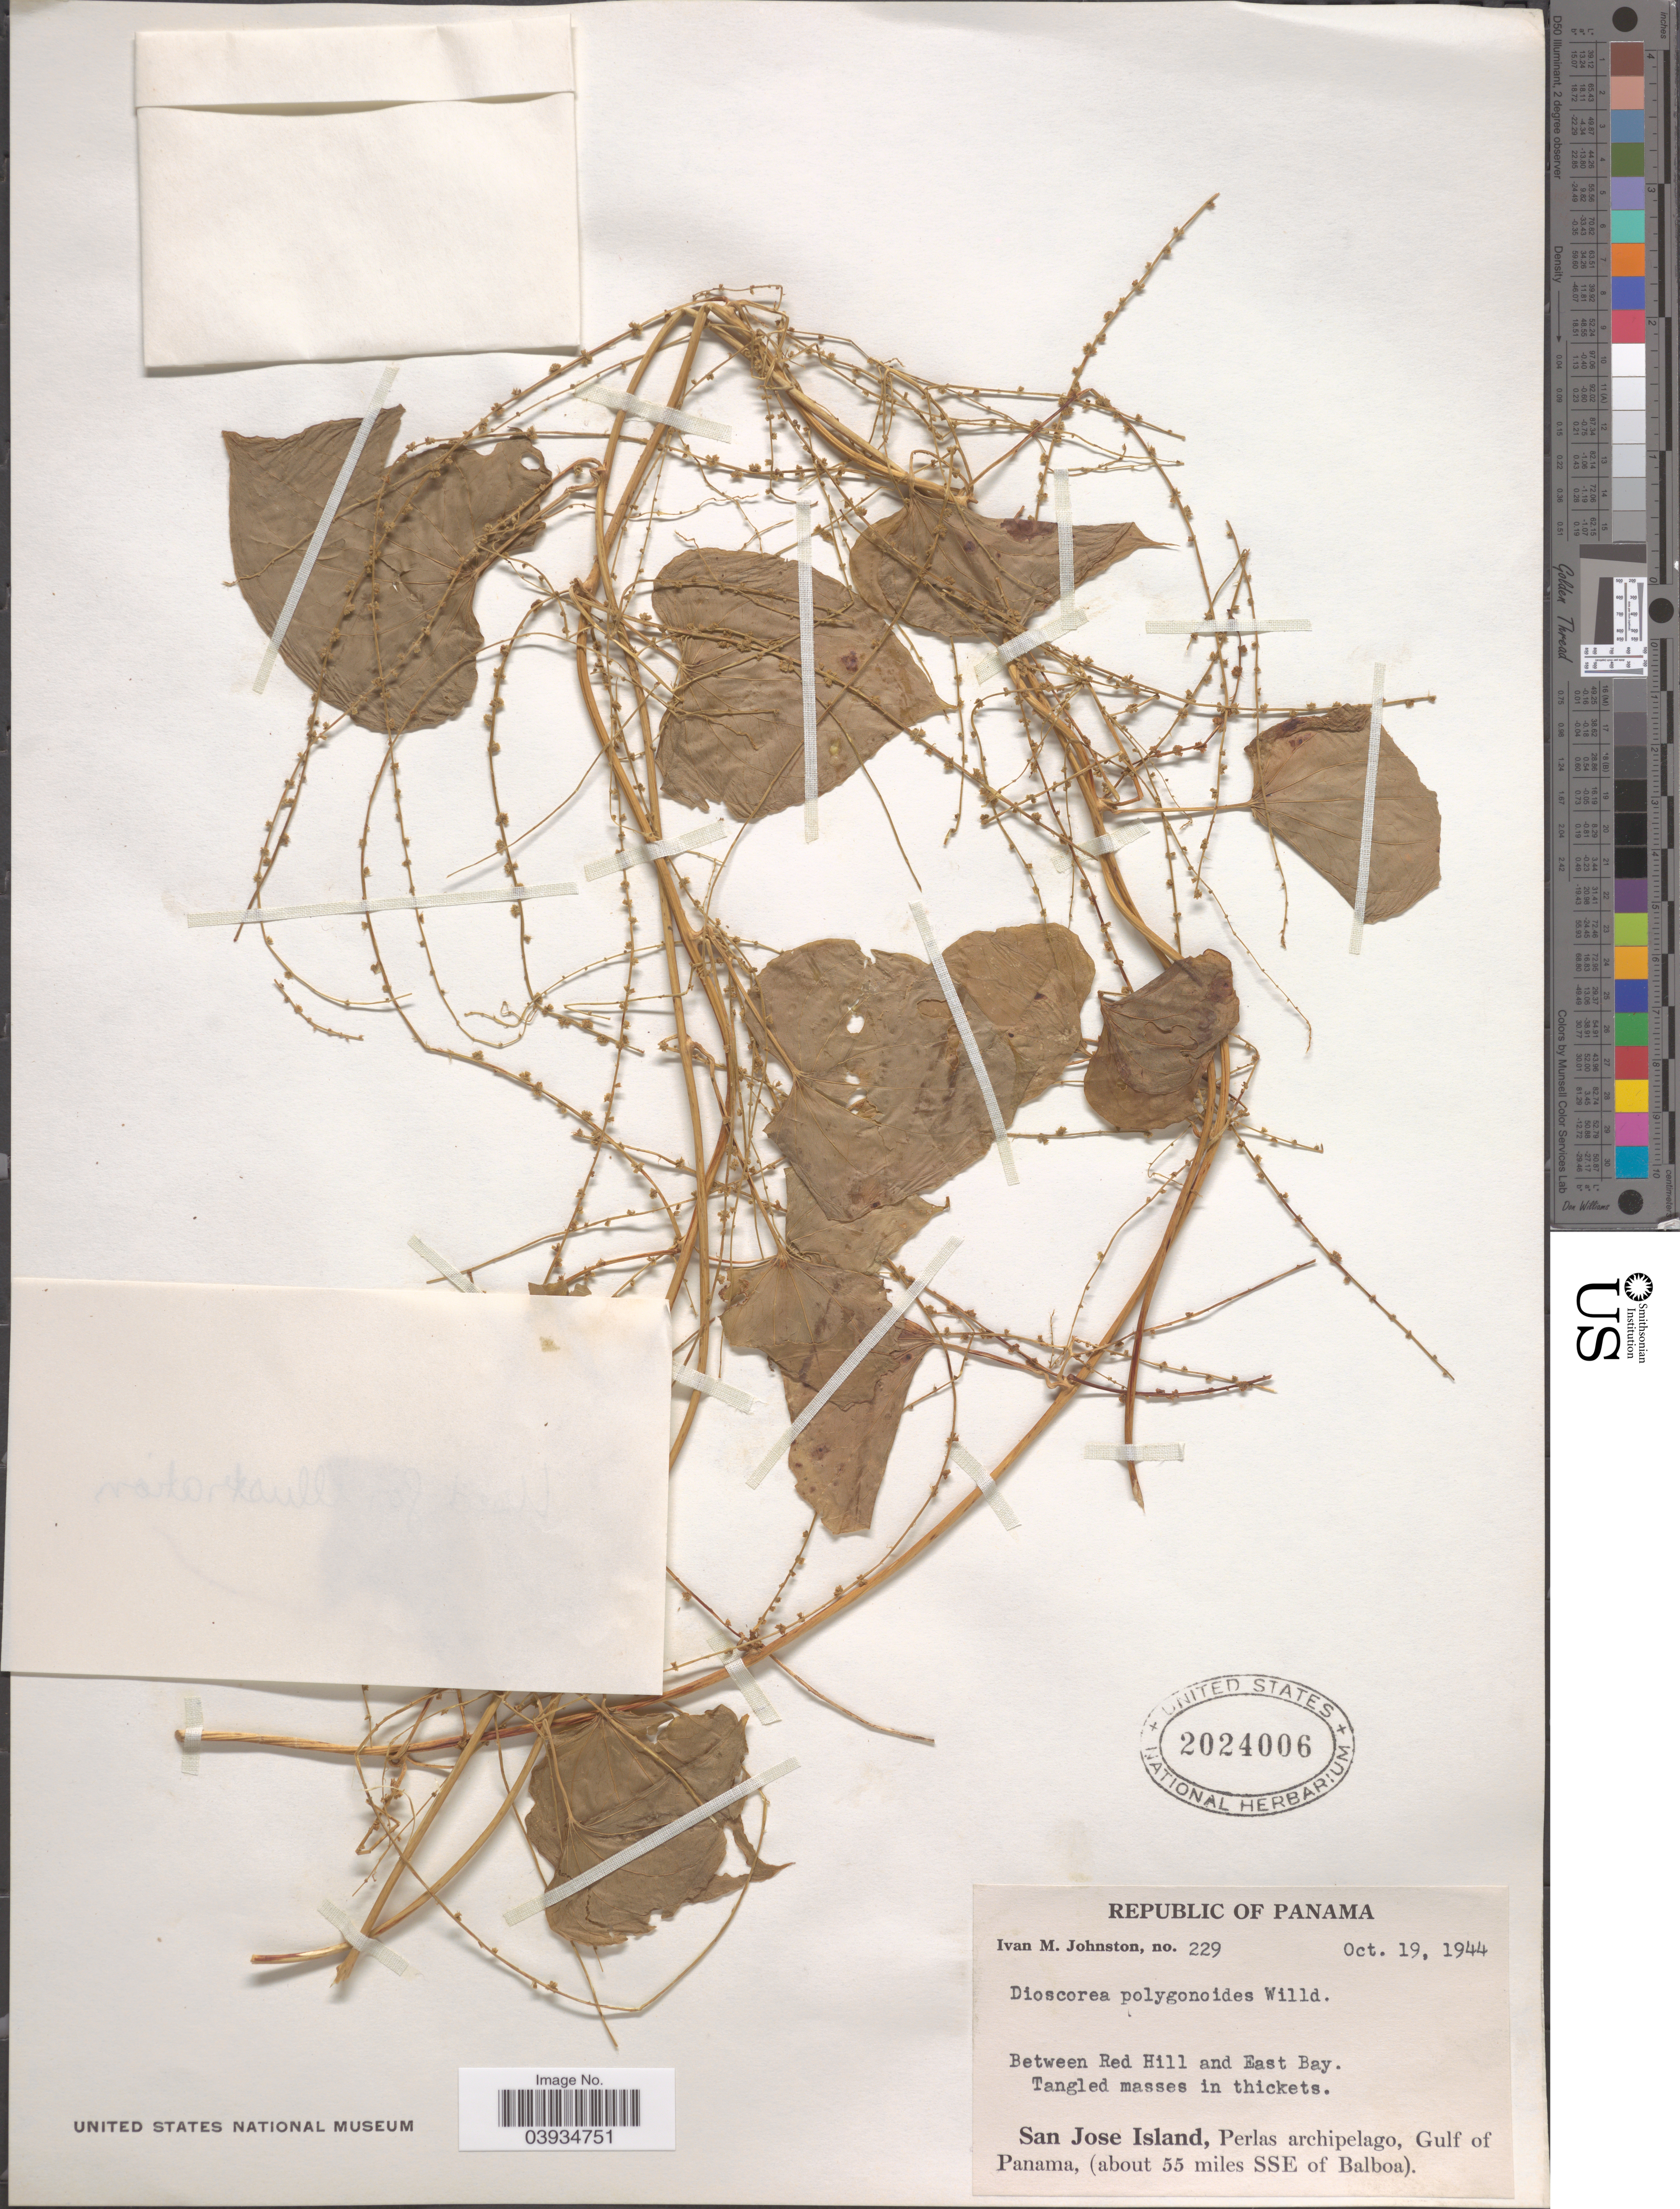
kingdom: Plantae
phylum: Tracheophyta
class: Liliopsida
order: Dioscoreales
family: Dioscoreaceae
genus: Dioscorea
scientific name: Dioscorea polygonoides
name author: Humb. & Bonpl. ex Willd.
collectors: I.M. Johnston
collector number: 229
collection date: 1944-10-19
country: Panama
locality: Between Red Hill and East Bay. In thickets. San Jose Island, Perlas archipelago, Gulf of Panama, (about 55 miles SSE of Balboa).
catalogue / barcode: US 2024006